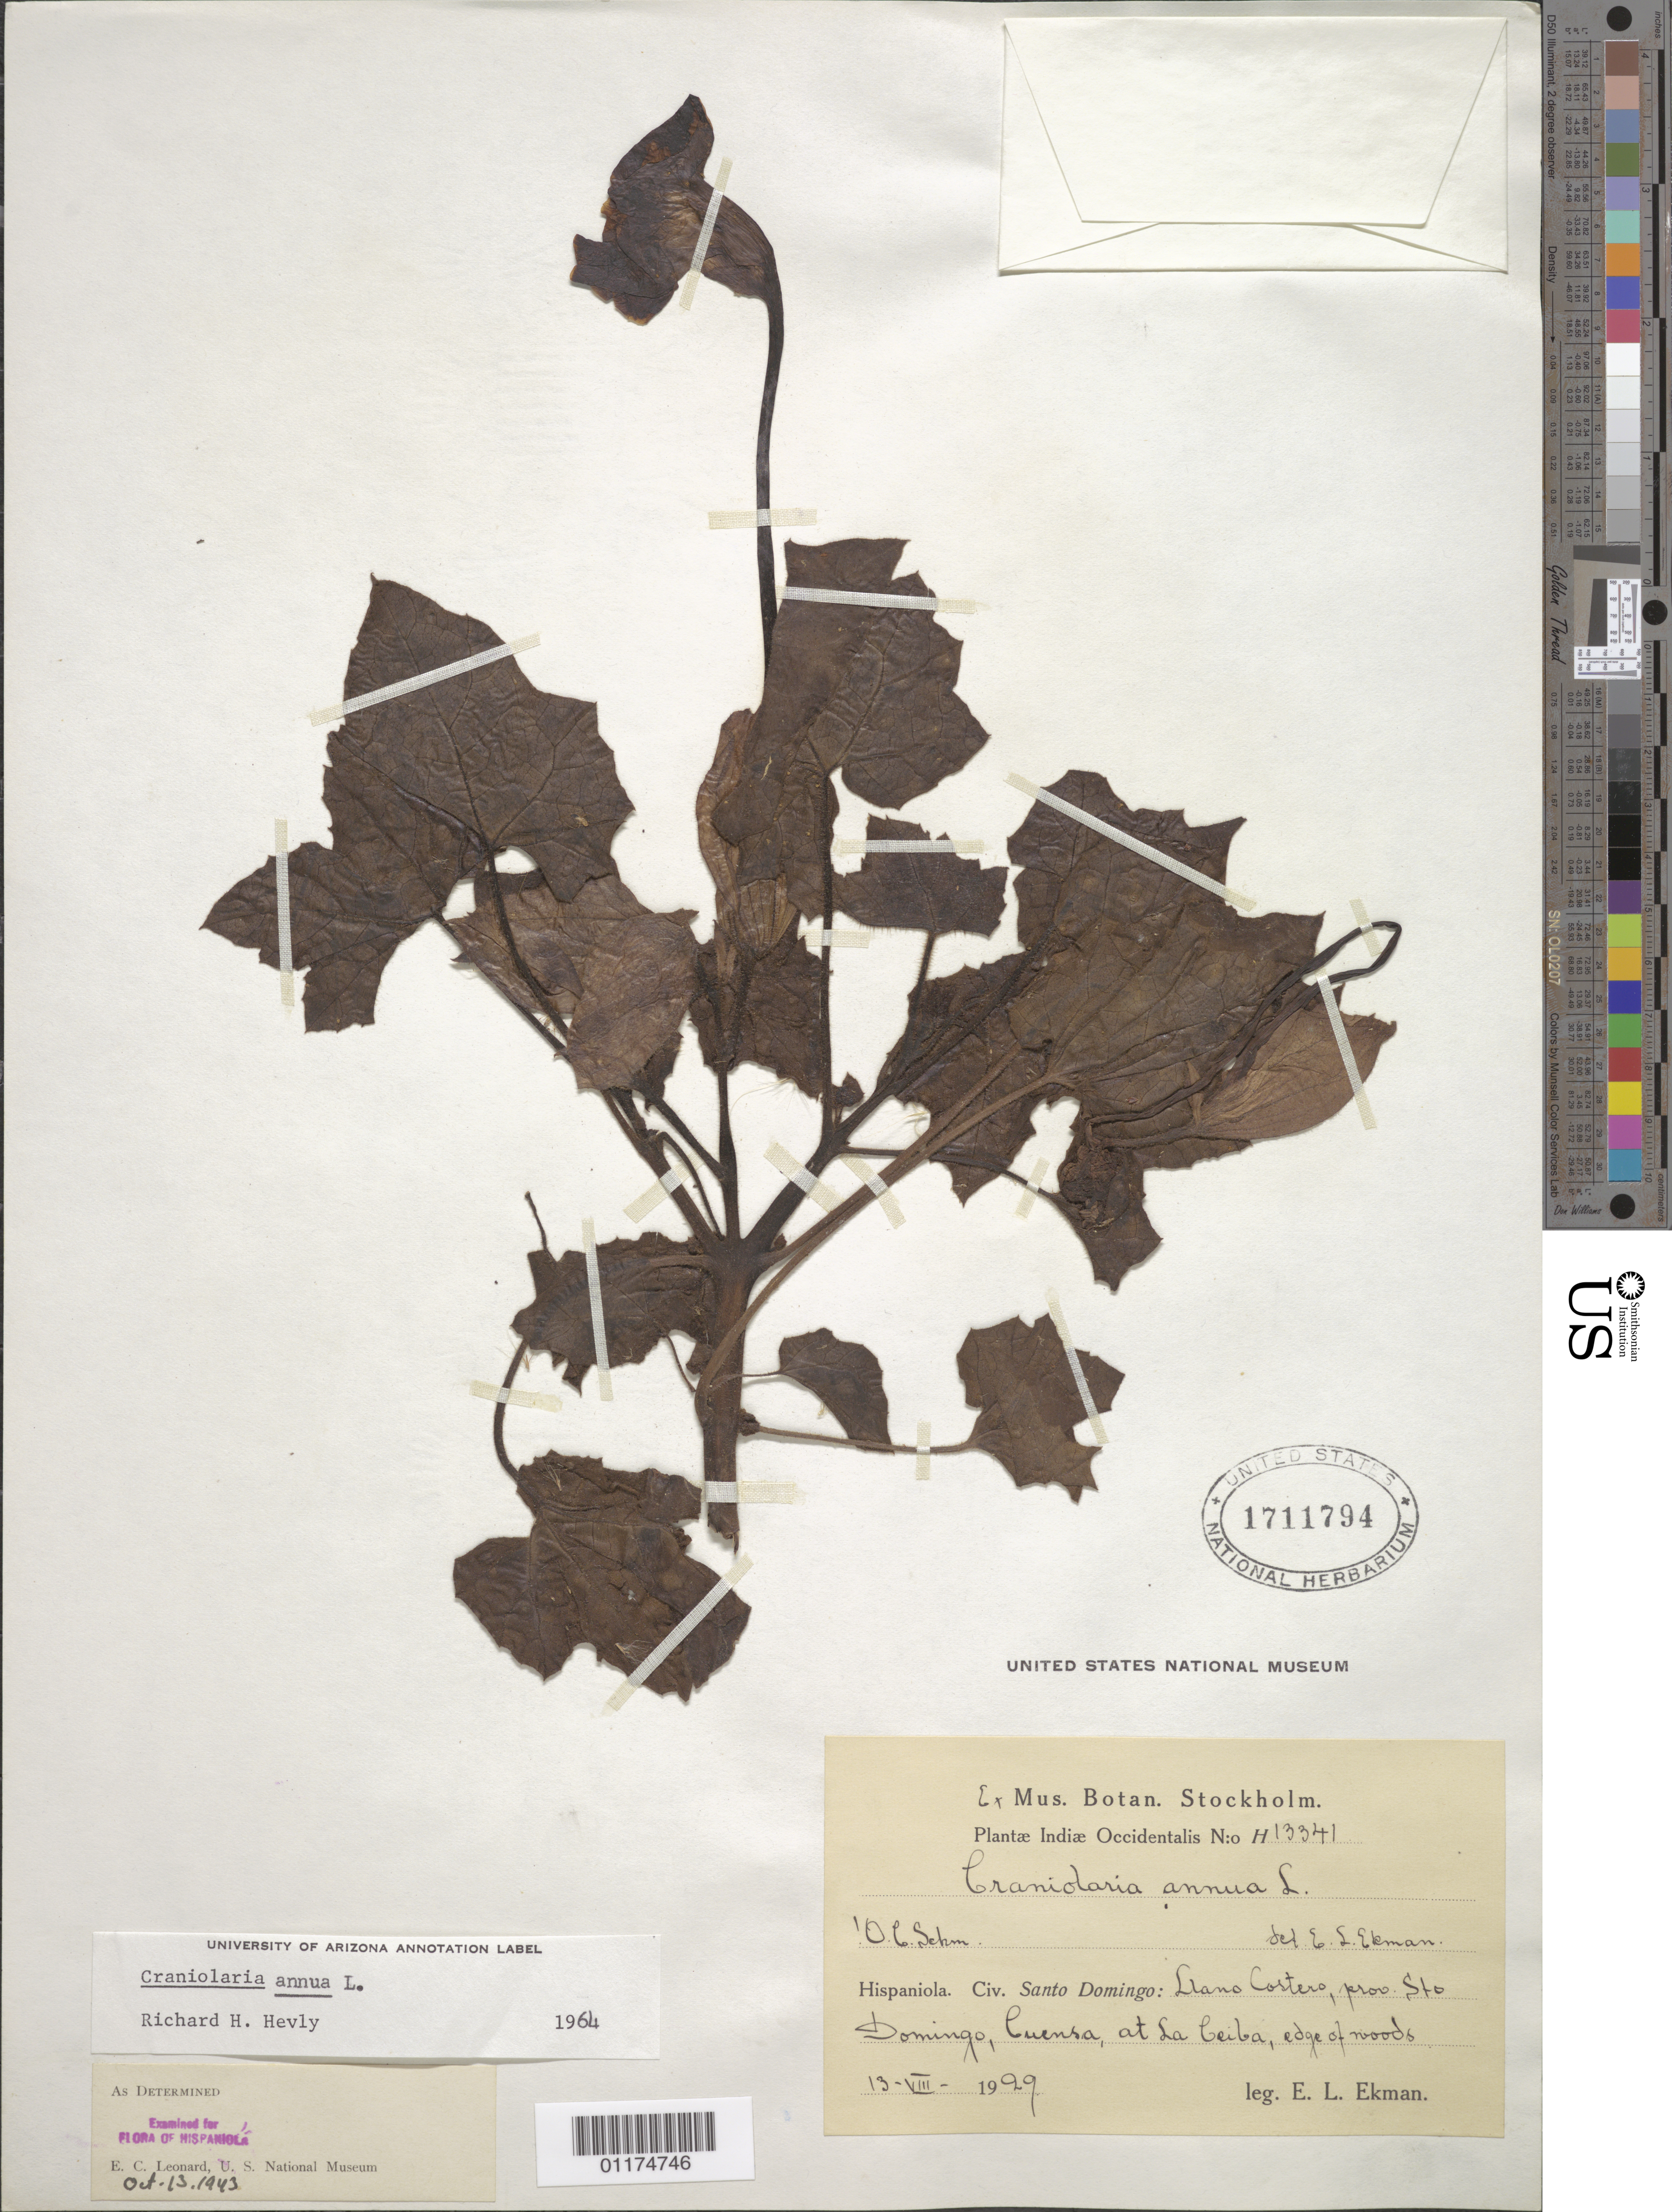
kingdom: Plantae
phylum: Tracheophyta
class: Magnoliopsida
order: Lamiales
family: Martyniaceae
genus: Craniolaria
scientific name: Craniolaria annua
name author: L.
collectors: E. L. Ekman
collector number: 13341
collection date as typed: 13 Aug 1929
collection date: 1929-08-13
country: Dominican Republic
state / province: Santo Domingo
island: Hispaniola I.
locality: Llano Costero, prov Sto. Domingo, Cuensa, at la Ceila, edge of woods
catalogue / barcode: US 1711794